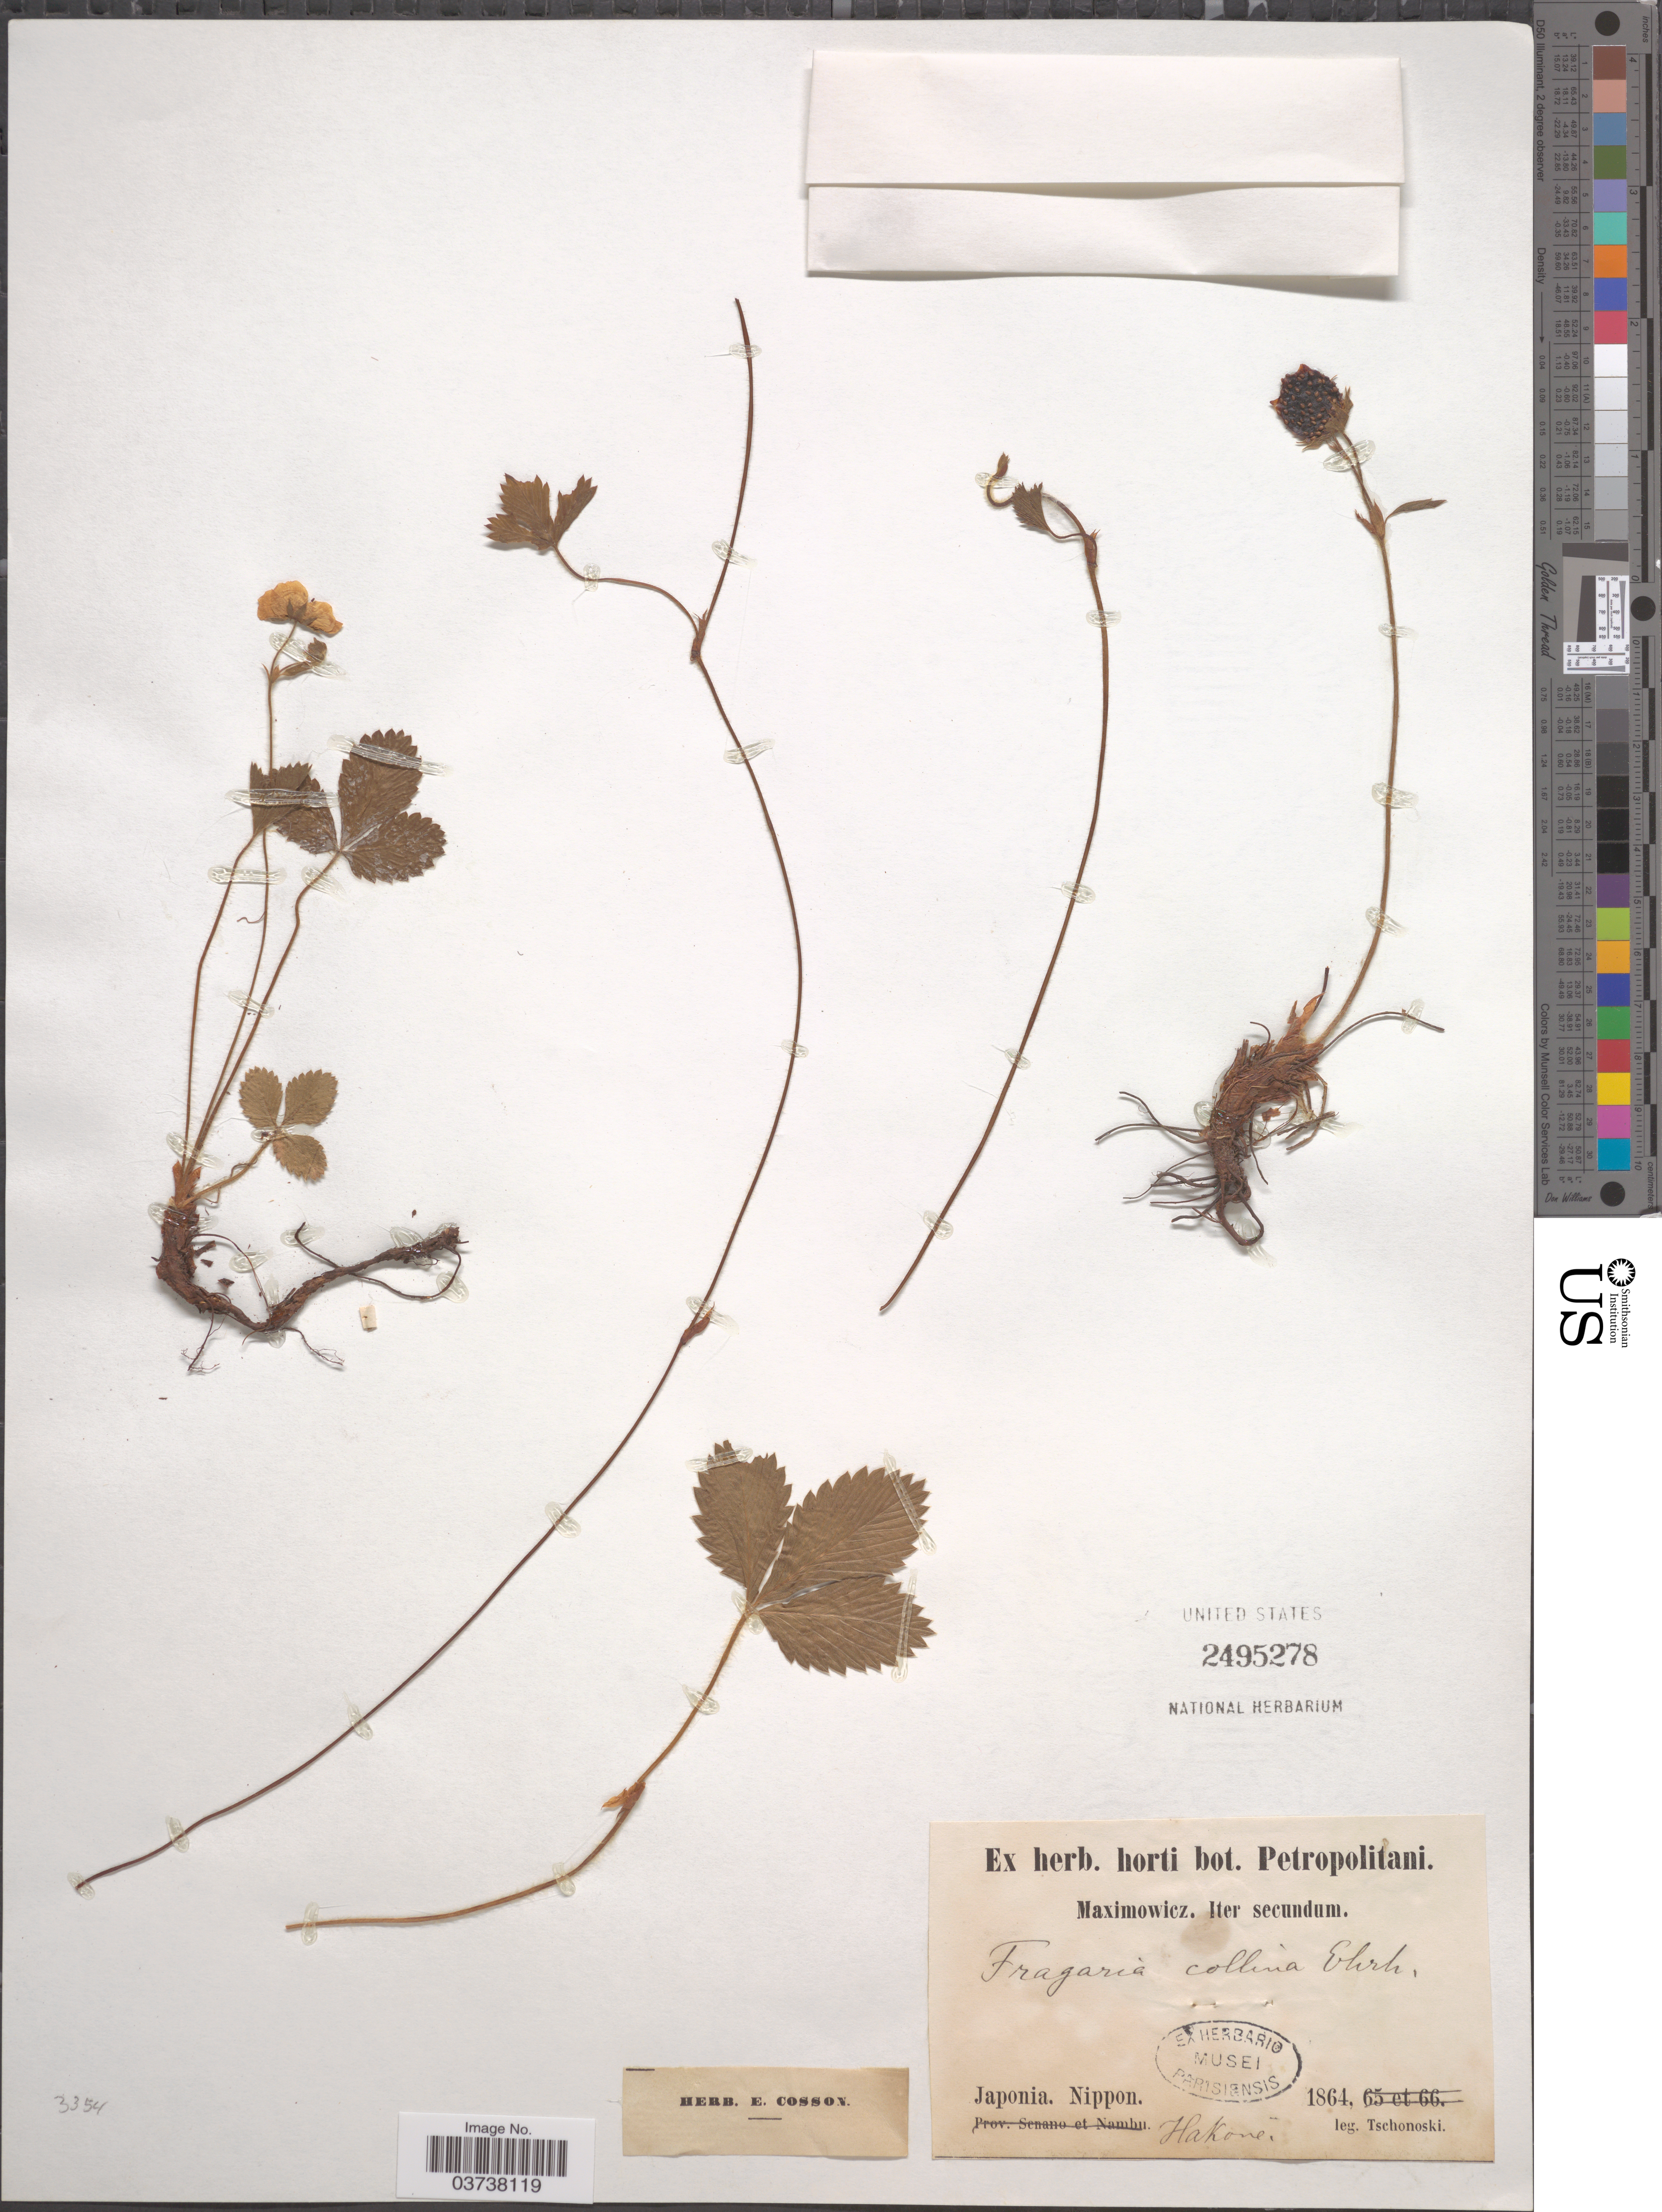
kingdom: Plantae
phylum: Tracheophyta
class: Magnoliopsida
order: Rosales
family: Rosaceae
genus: Fragaria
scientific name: Fragaria collina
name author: Ehrh.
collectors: -. Tschonoski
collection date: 1864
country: Japan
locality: Nippon, Hakone.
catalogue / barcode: US 2495278